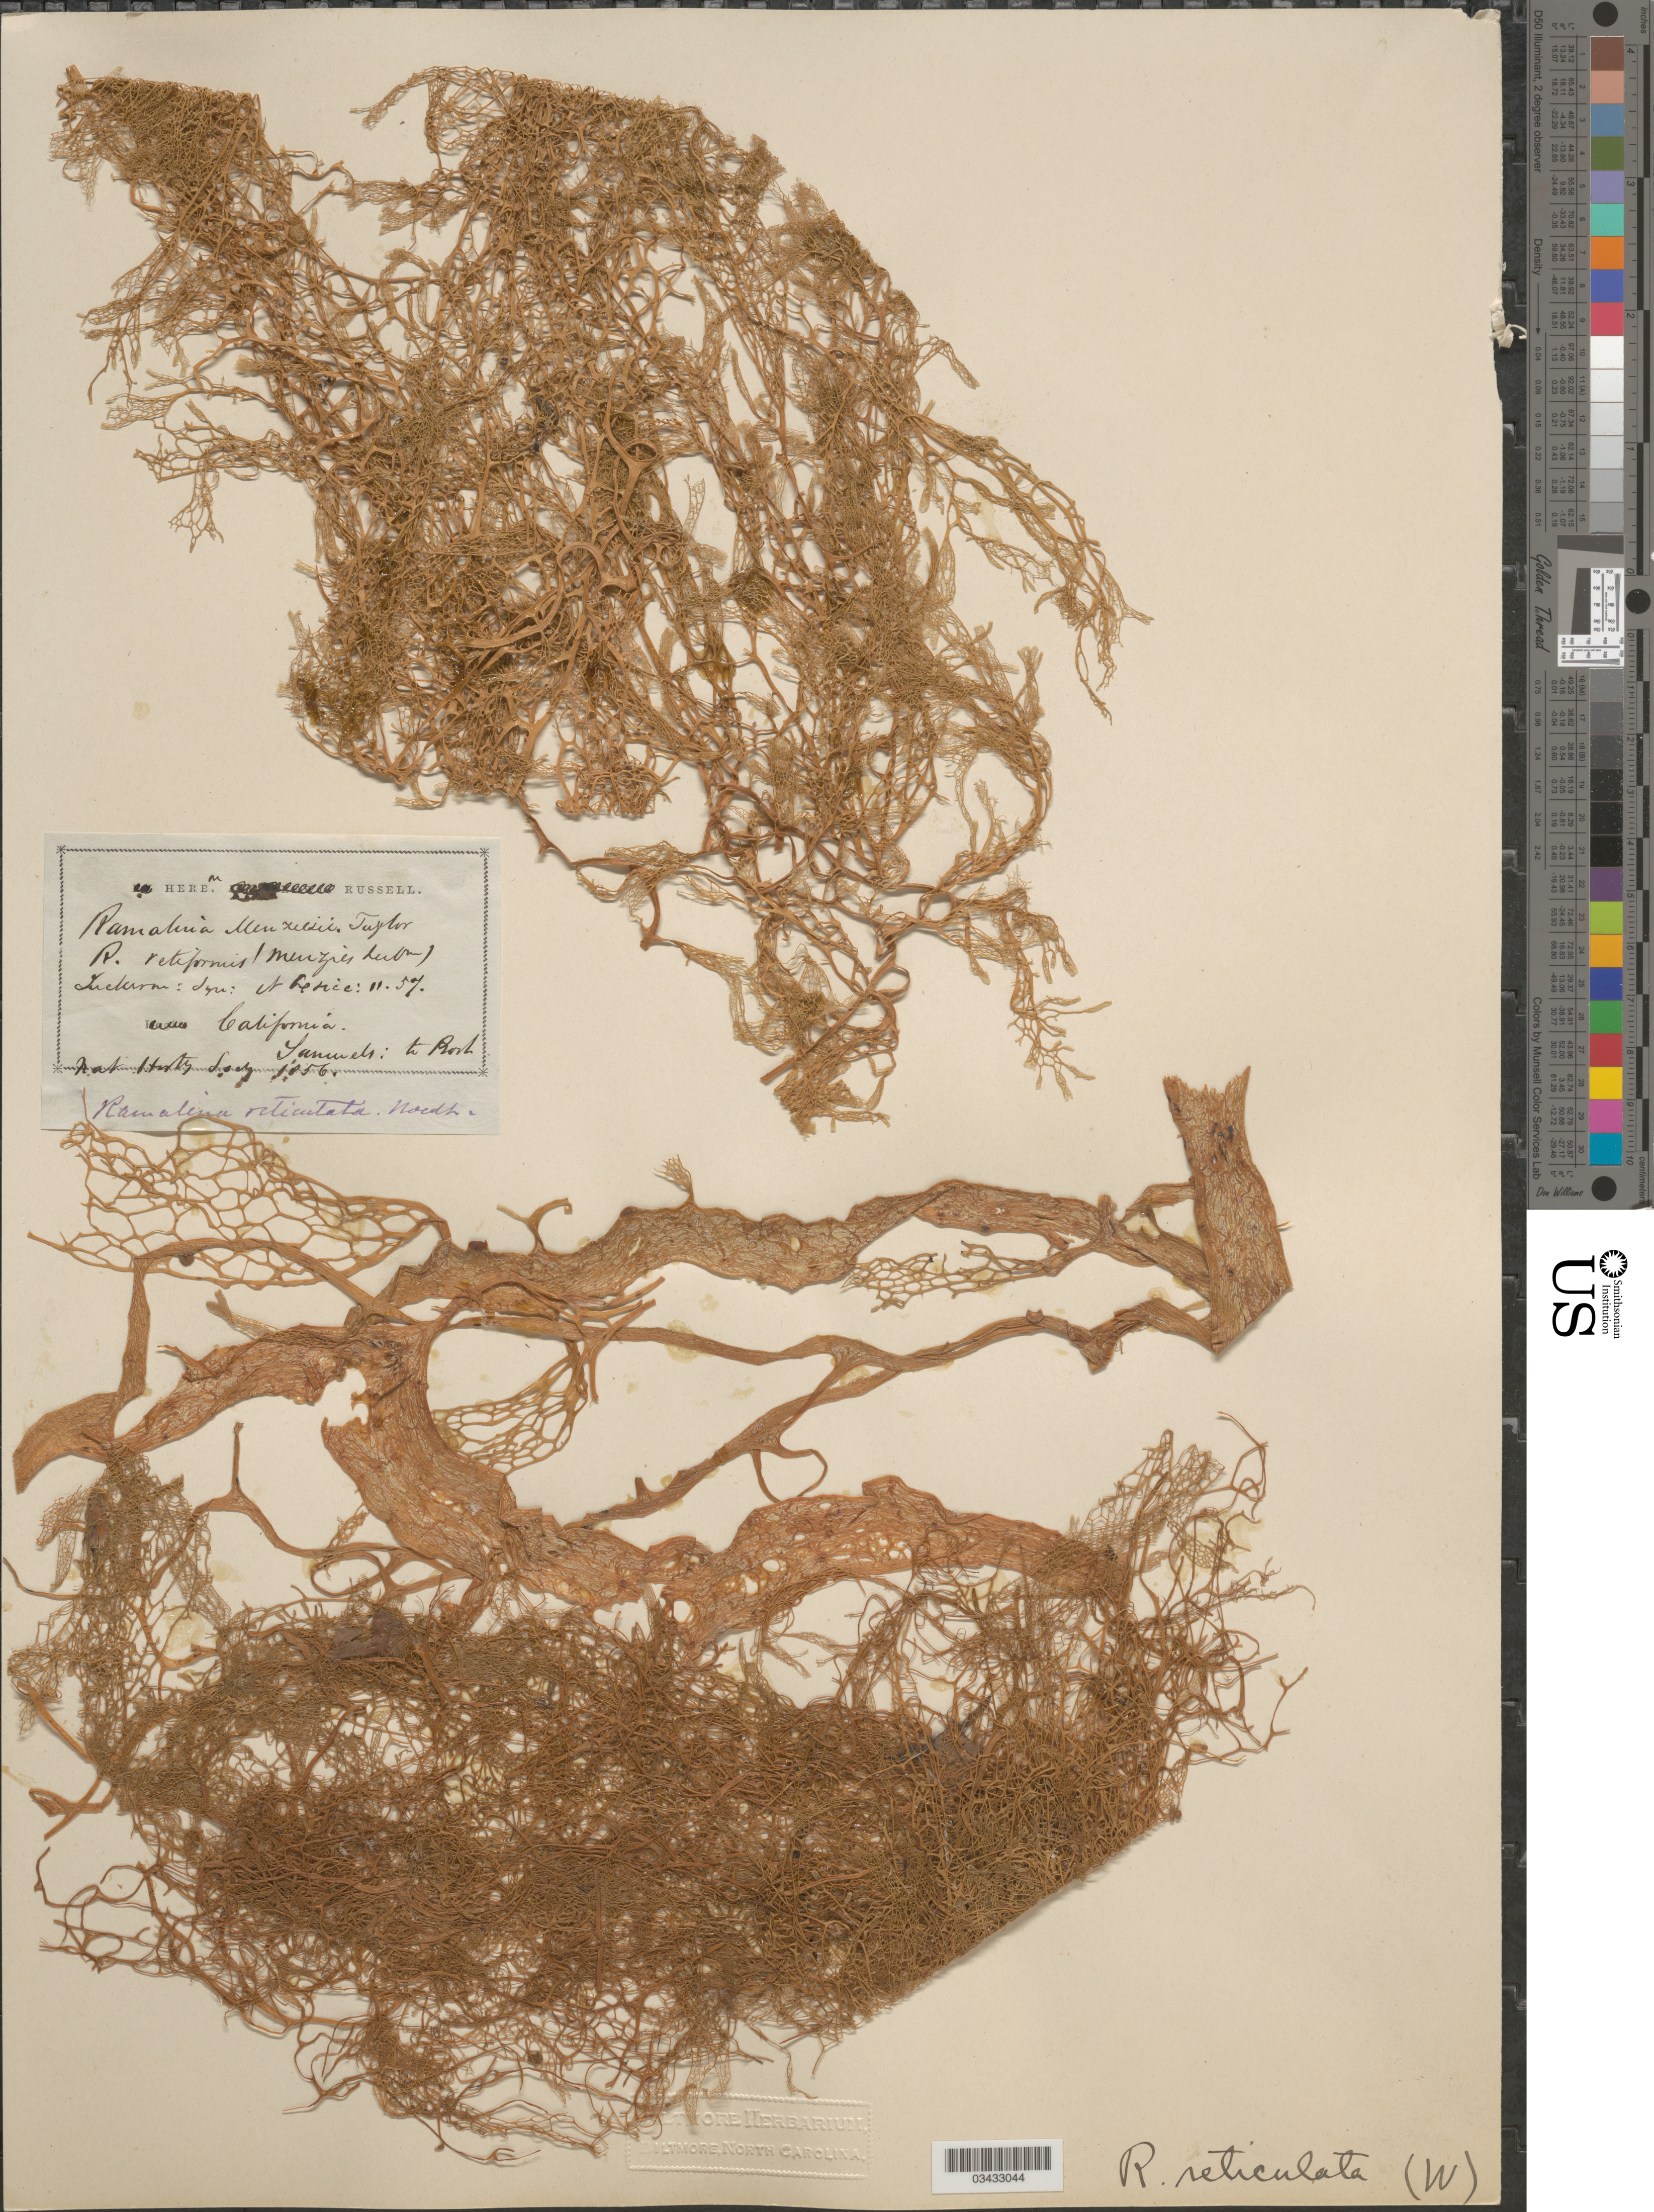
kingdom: Fungi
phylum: Ascomycota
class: Lecanoromycetes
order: Lecanorales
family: Ramalinaceae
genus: Ramalina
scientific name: Ramalina menziesii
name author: T. Taylor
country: United States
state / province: California